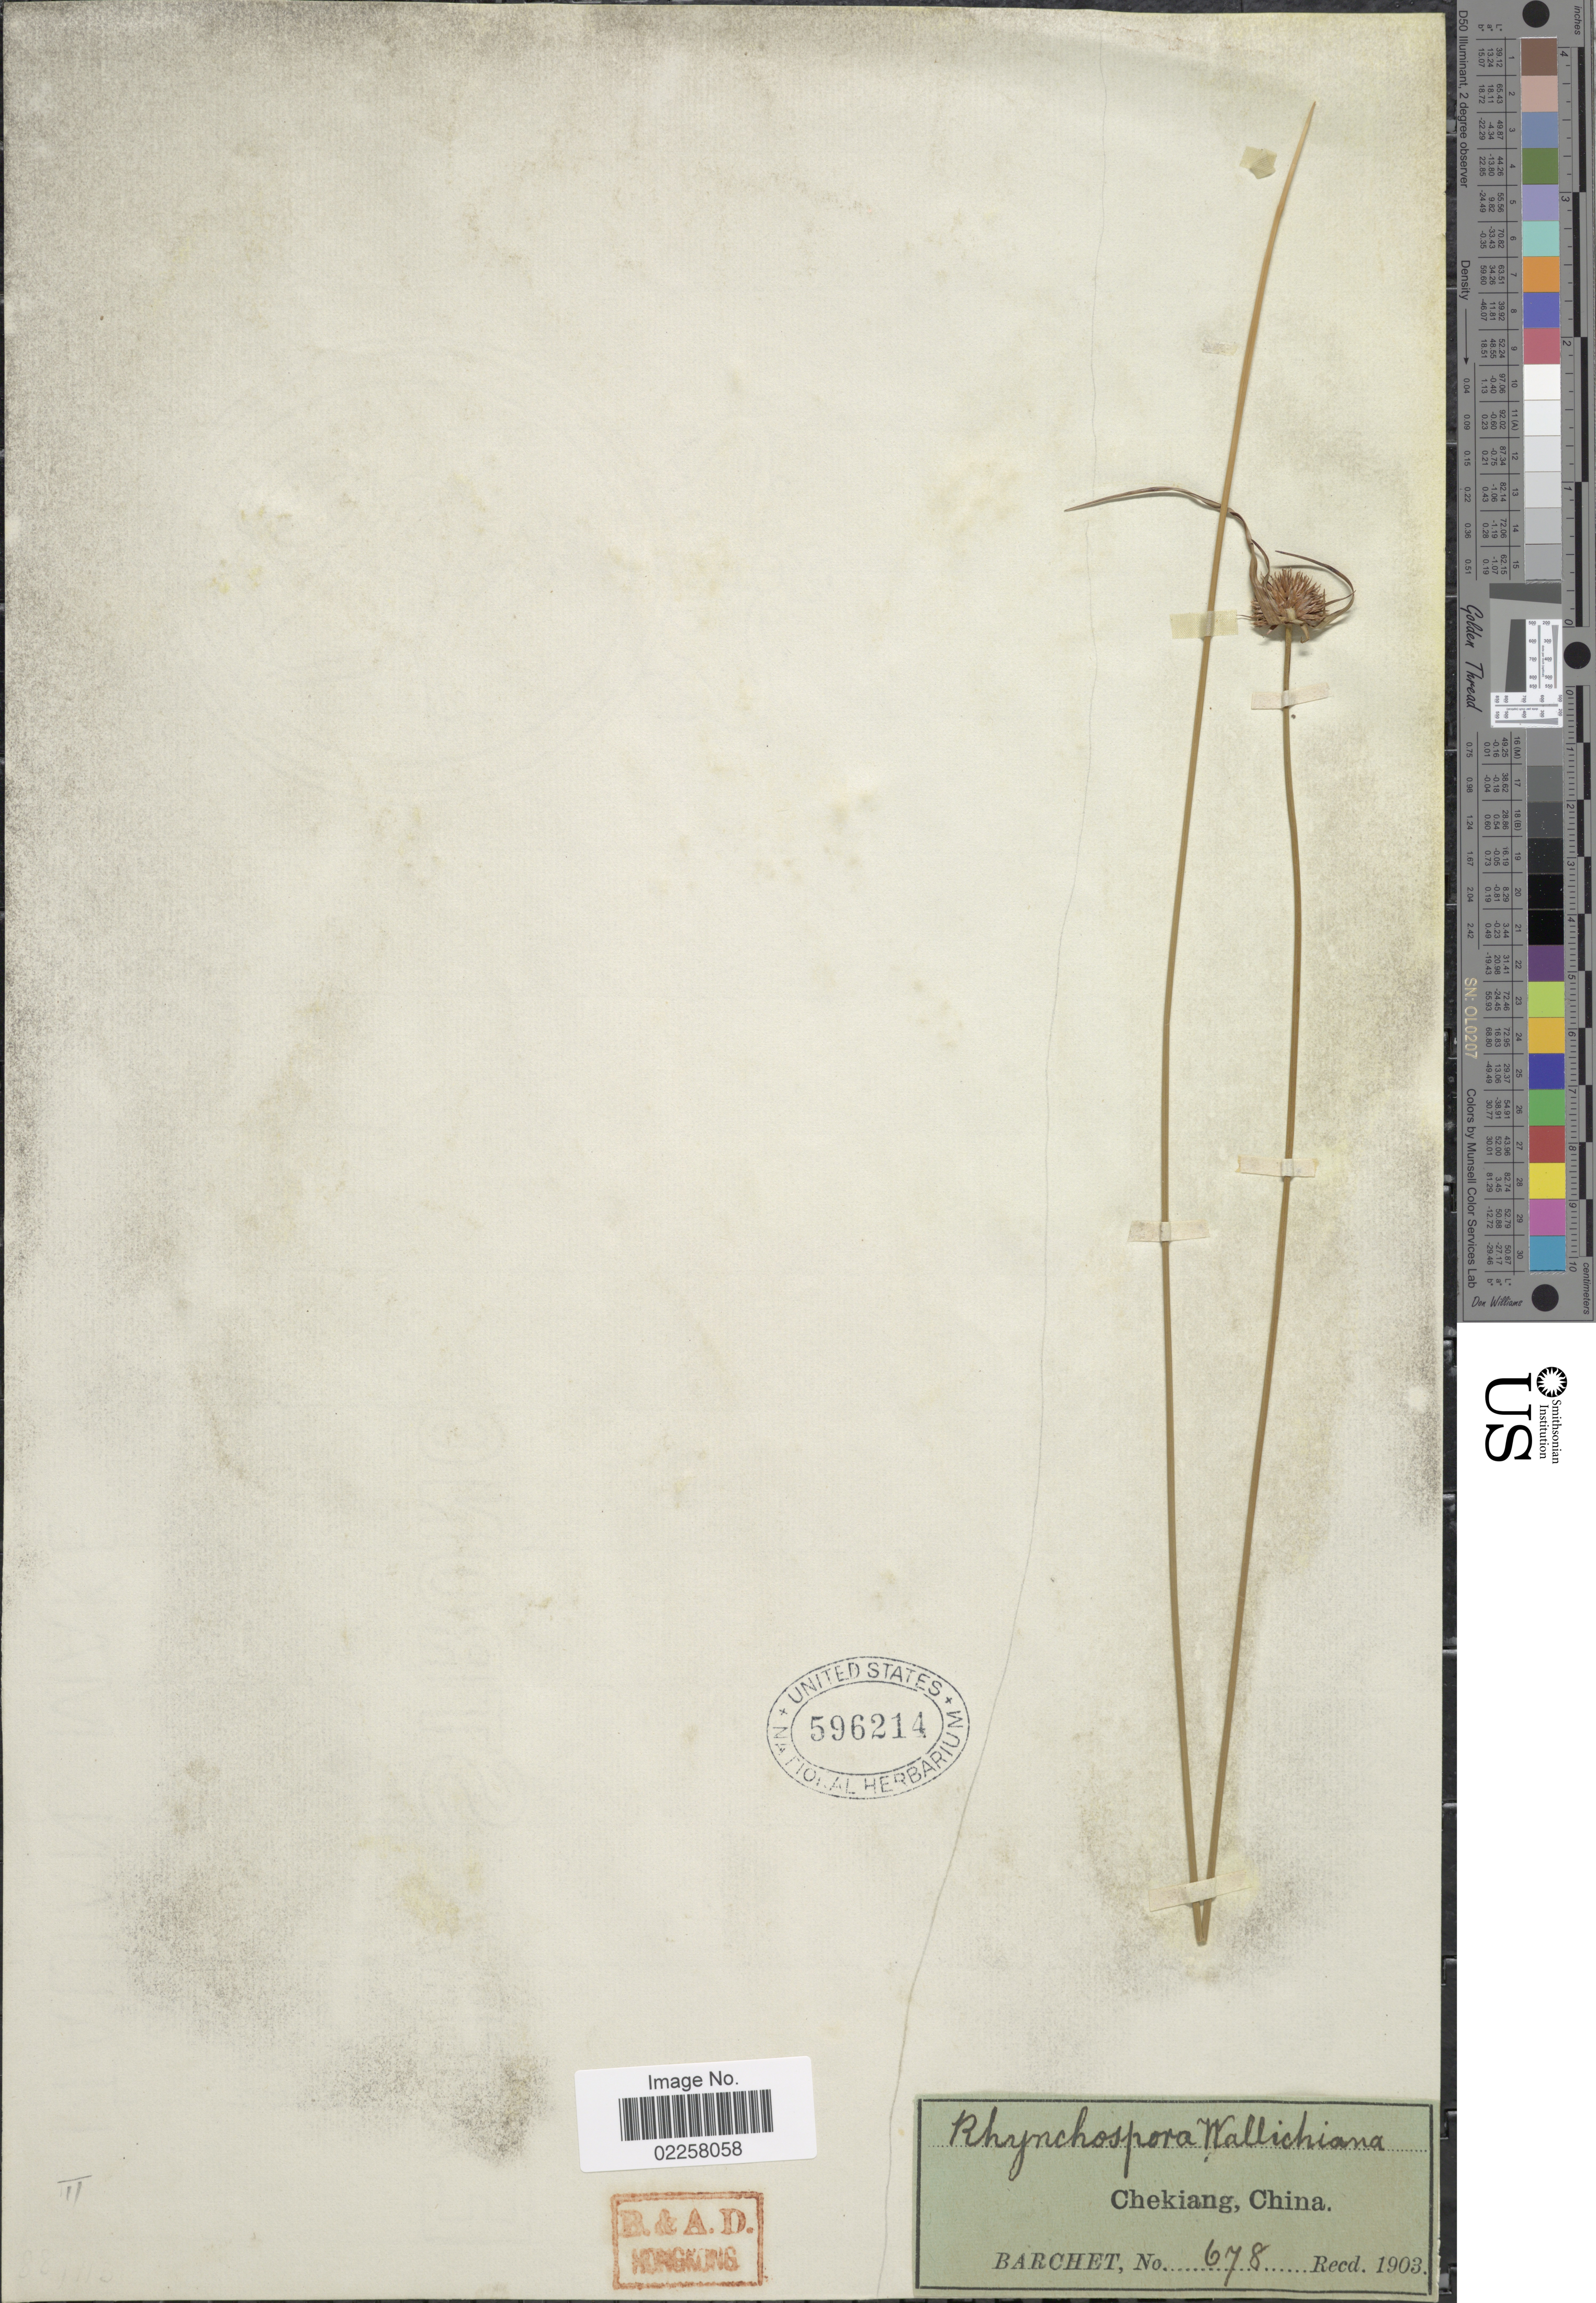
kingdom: Plantae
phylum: Tracheophyta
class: Liliopsida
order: Poales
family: Cyperaceae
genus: Rhynchospora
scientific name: Rhynchospora rubra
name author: (Lour.) Makino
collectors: Barchet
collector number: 678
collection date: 1903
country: China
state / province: Zhejiang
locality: Chekiang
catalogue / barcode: US 596214